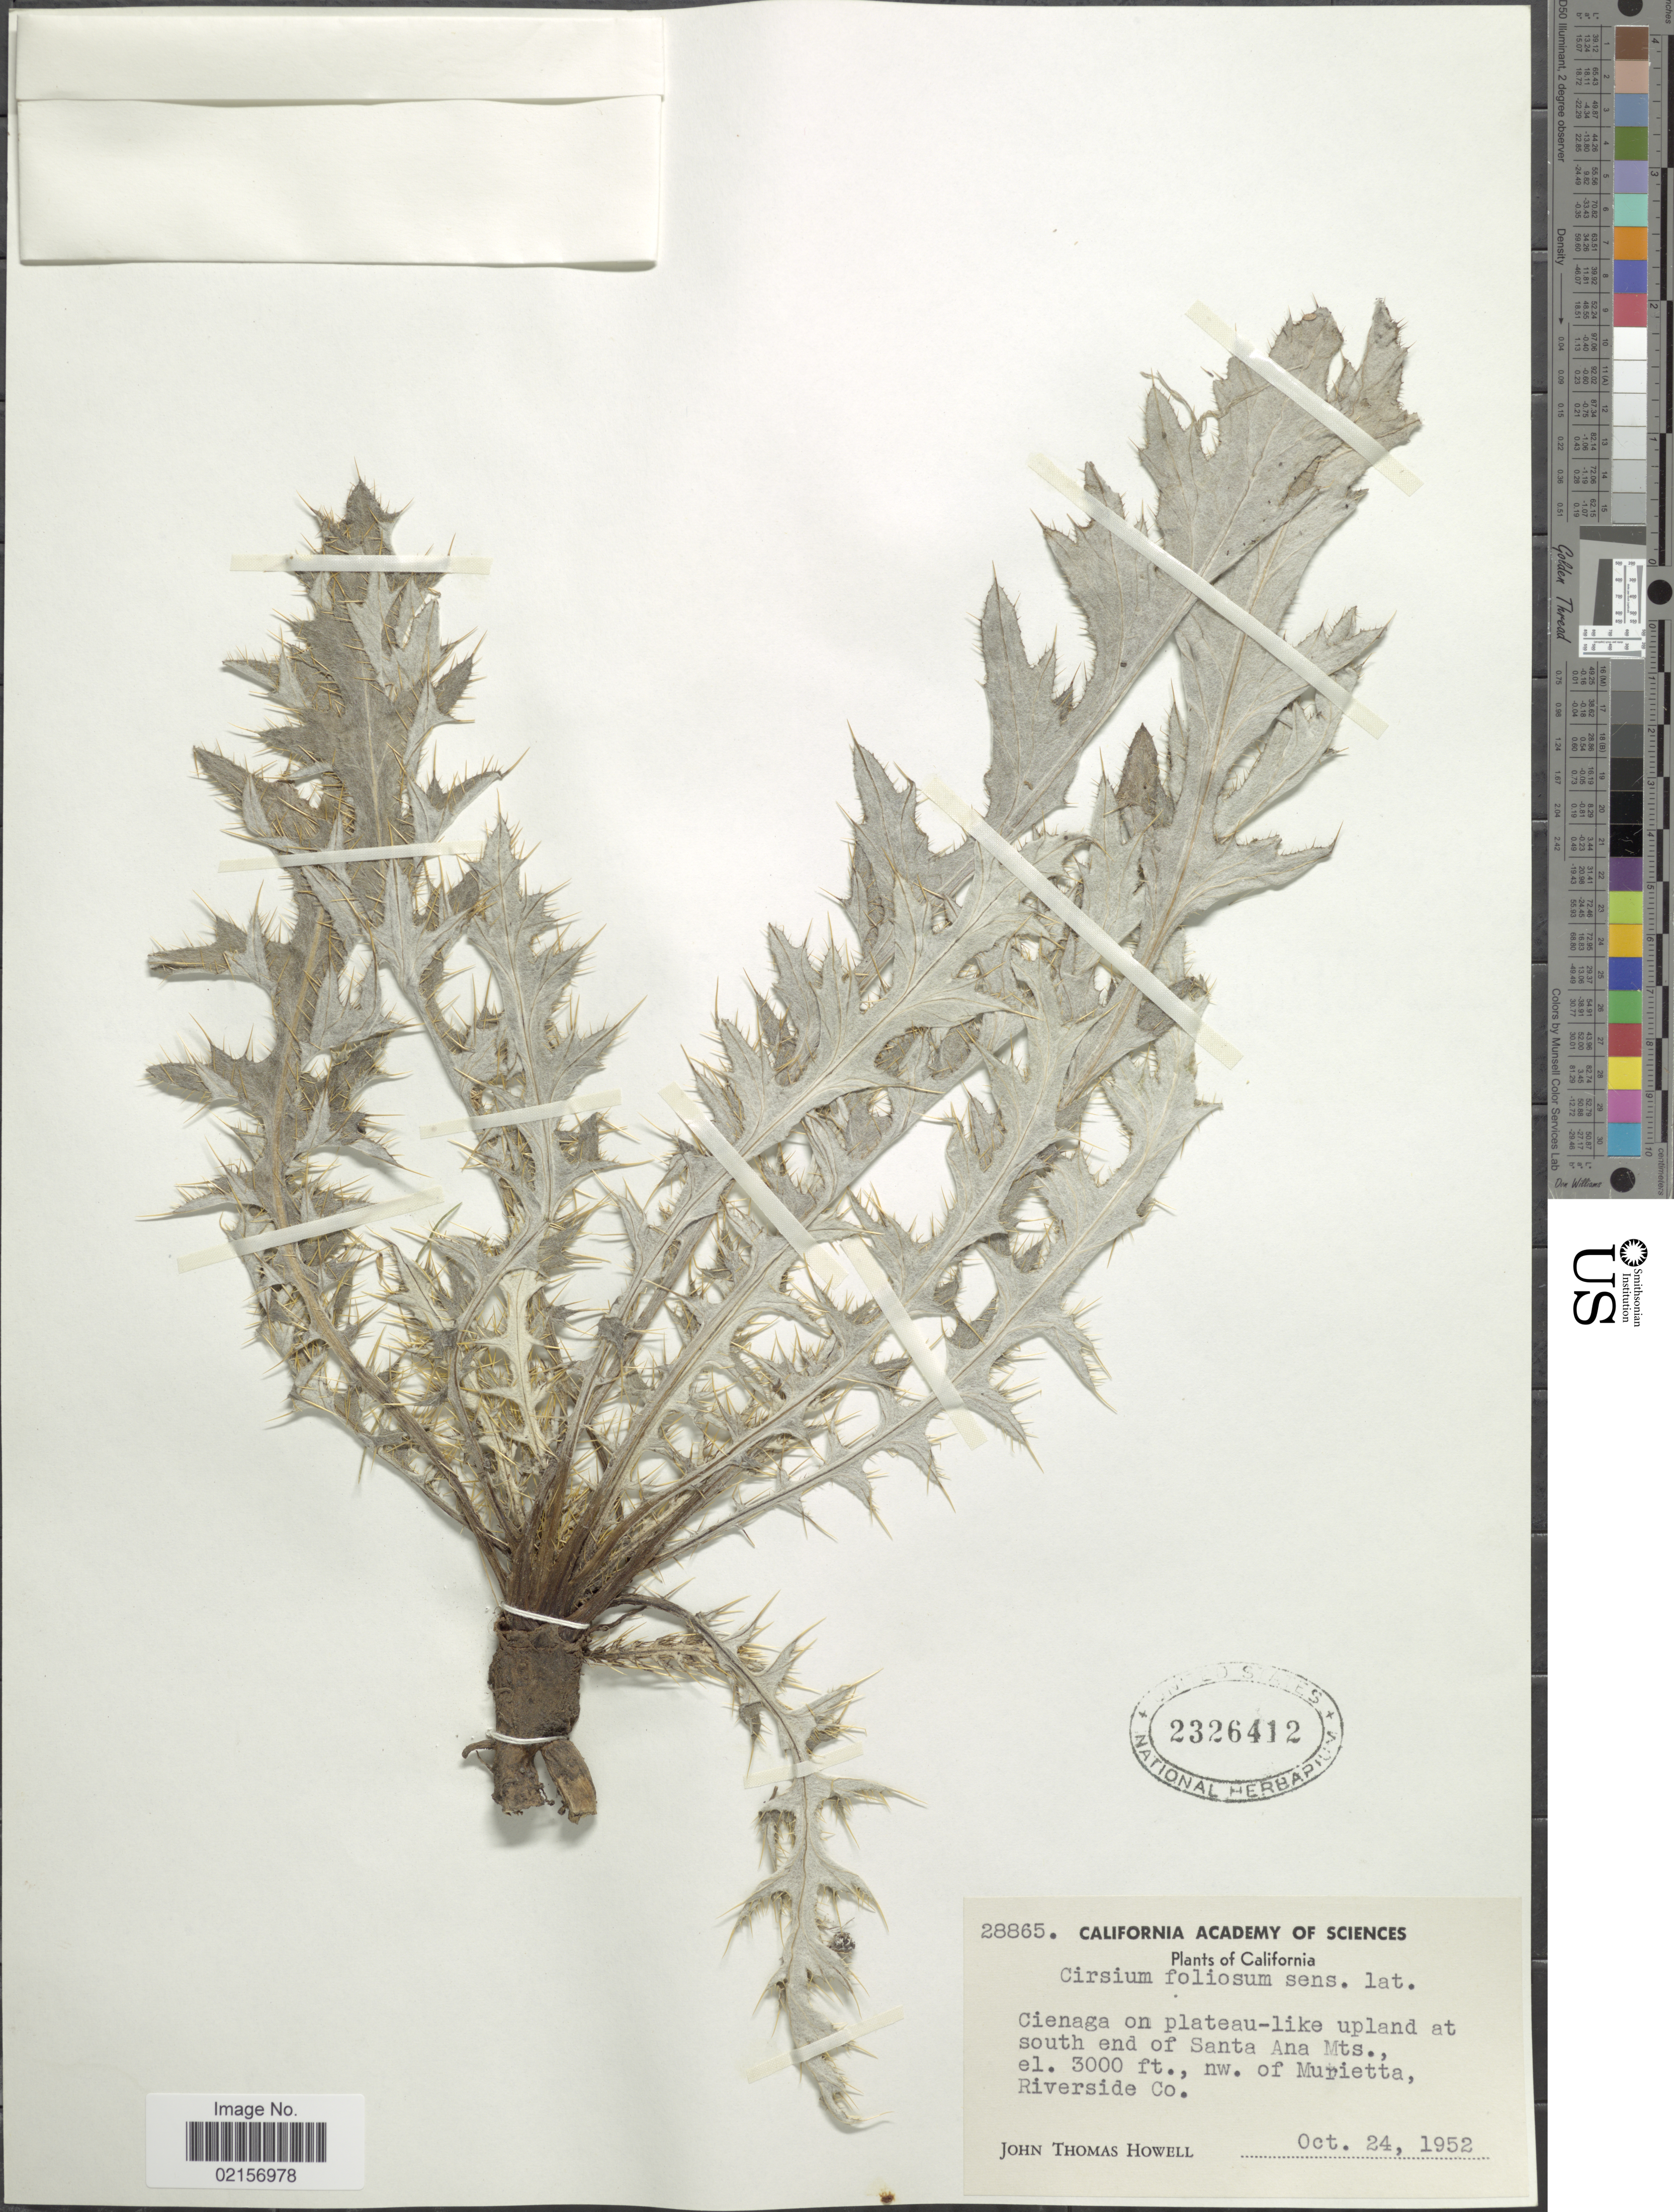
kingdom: Plantae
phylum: Tracheophyta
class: Magnoliopsida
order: Asterales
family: Asteraceae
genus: Cirsium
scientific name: Cirsium scariosum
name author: Nutt.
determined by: Ackerfield, Jennifer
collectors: J. T. Howell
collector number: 28865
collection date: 1952-10-24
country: United States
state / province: California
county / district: Riverside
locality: Cienaga on plateau-like upland at south end of Santa Ana Mts., nw. of Murietta, Riverside Co.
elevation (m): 914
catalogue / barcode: US 2326412